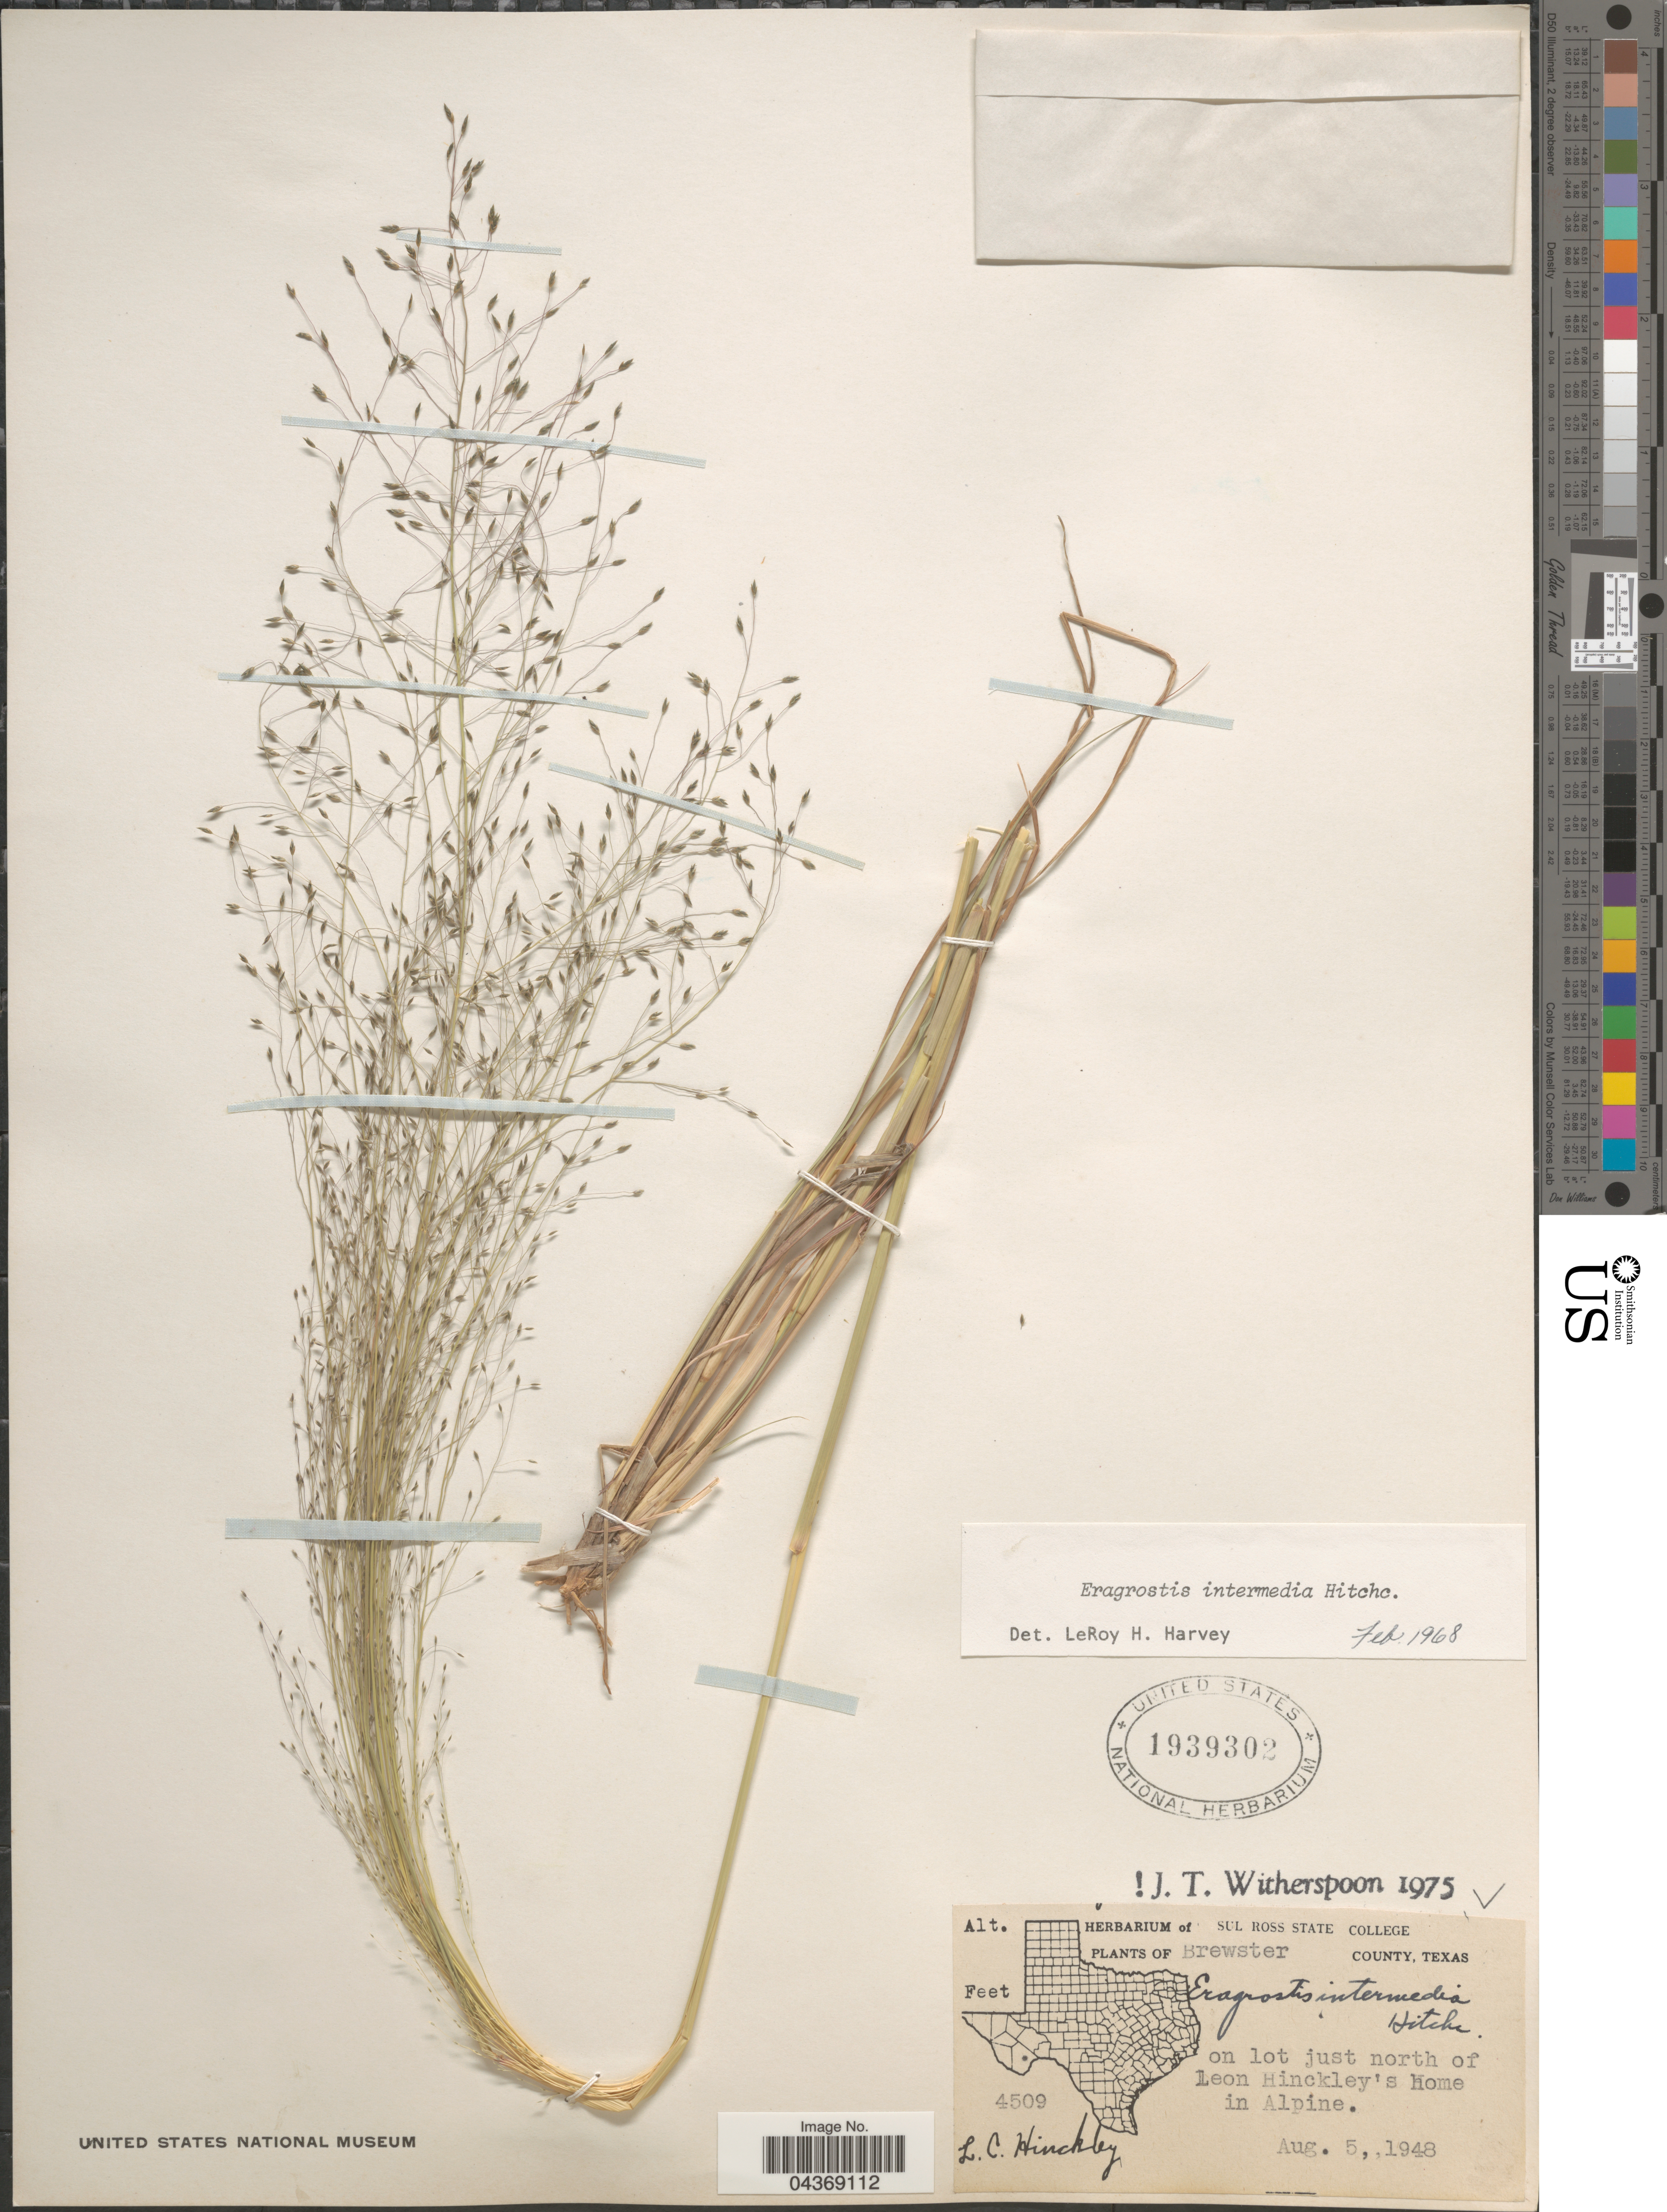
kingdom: Plantae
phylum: Tracheophyta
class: Liliopsida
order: Poales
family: Poaceae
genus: Eragrostis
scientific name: Eragrostis intermedia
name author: Hitchc.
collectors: L. Hinckley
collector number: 4509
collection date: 1948-08-05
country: United States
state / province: Texas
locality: Brewster County. On lot just north of Leon Hinckley's home in Alpine.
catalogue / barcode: US 1939302